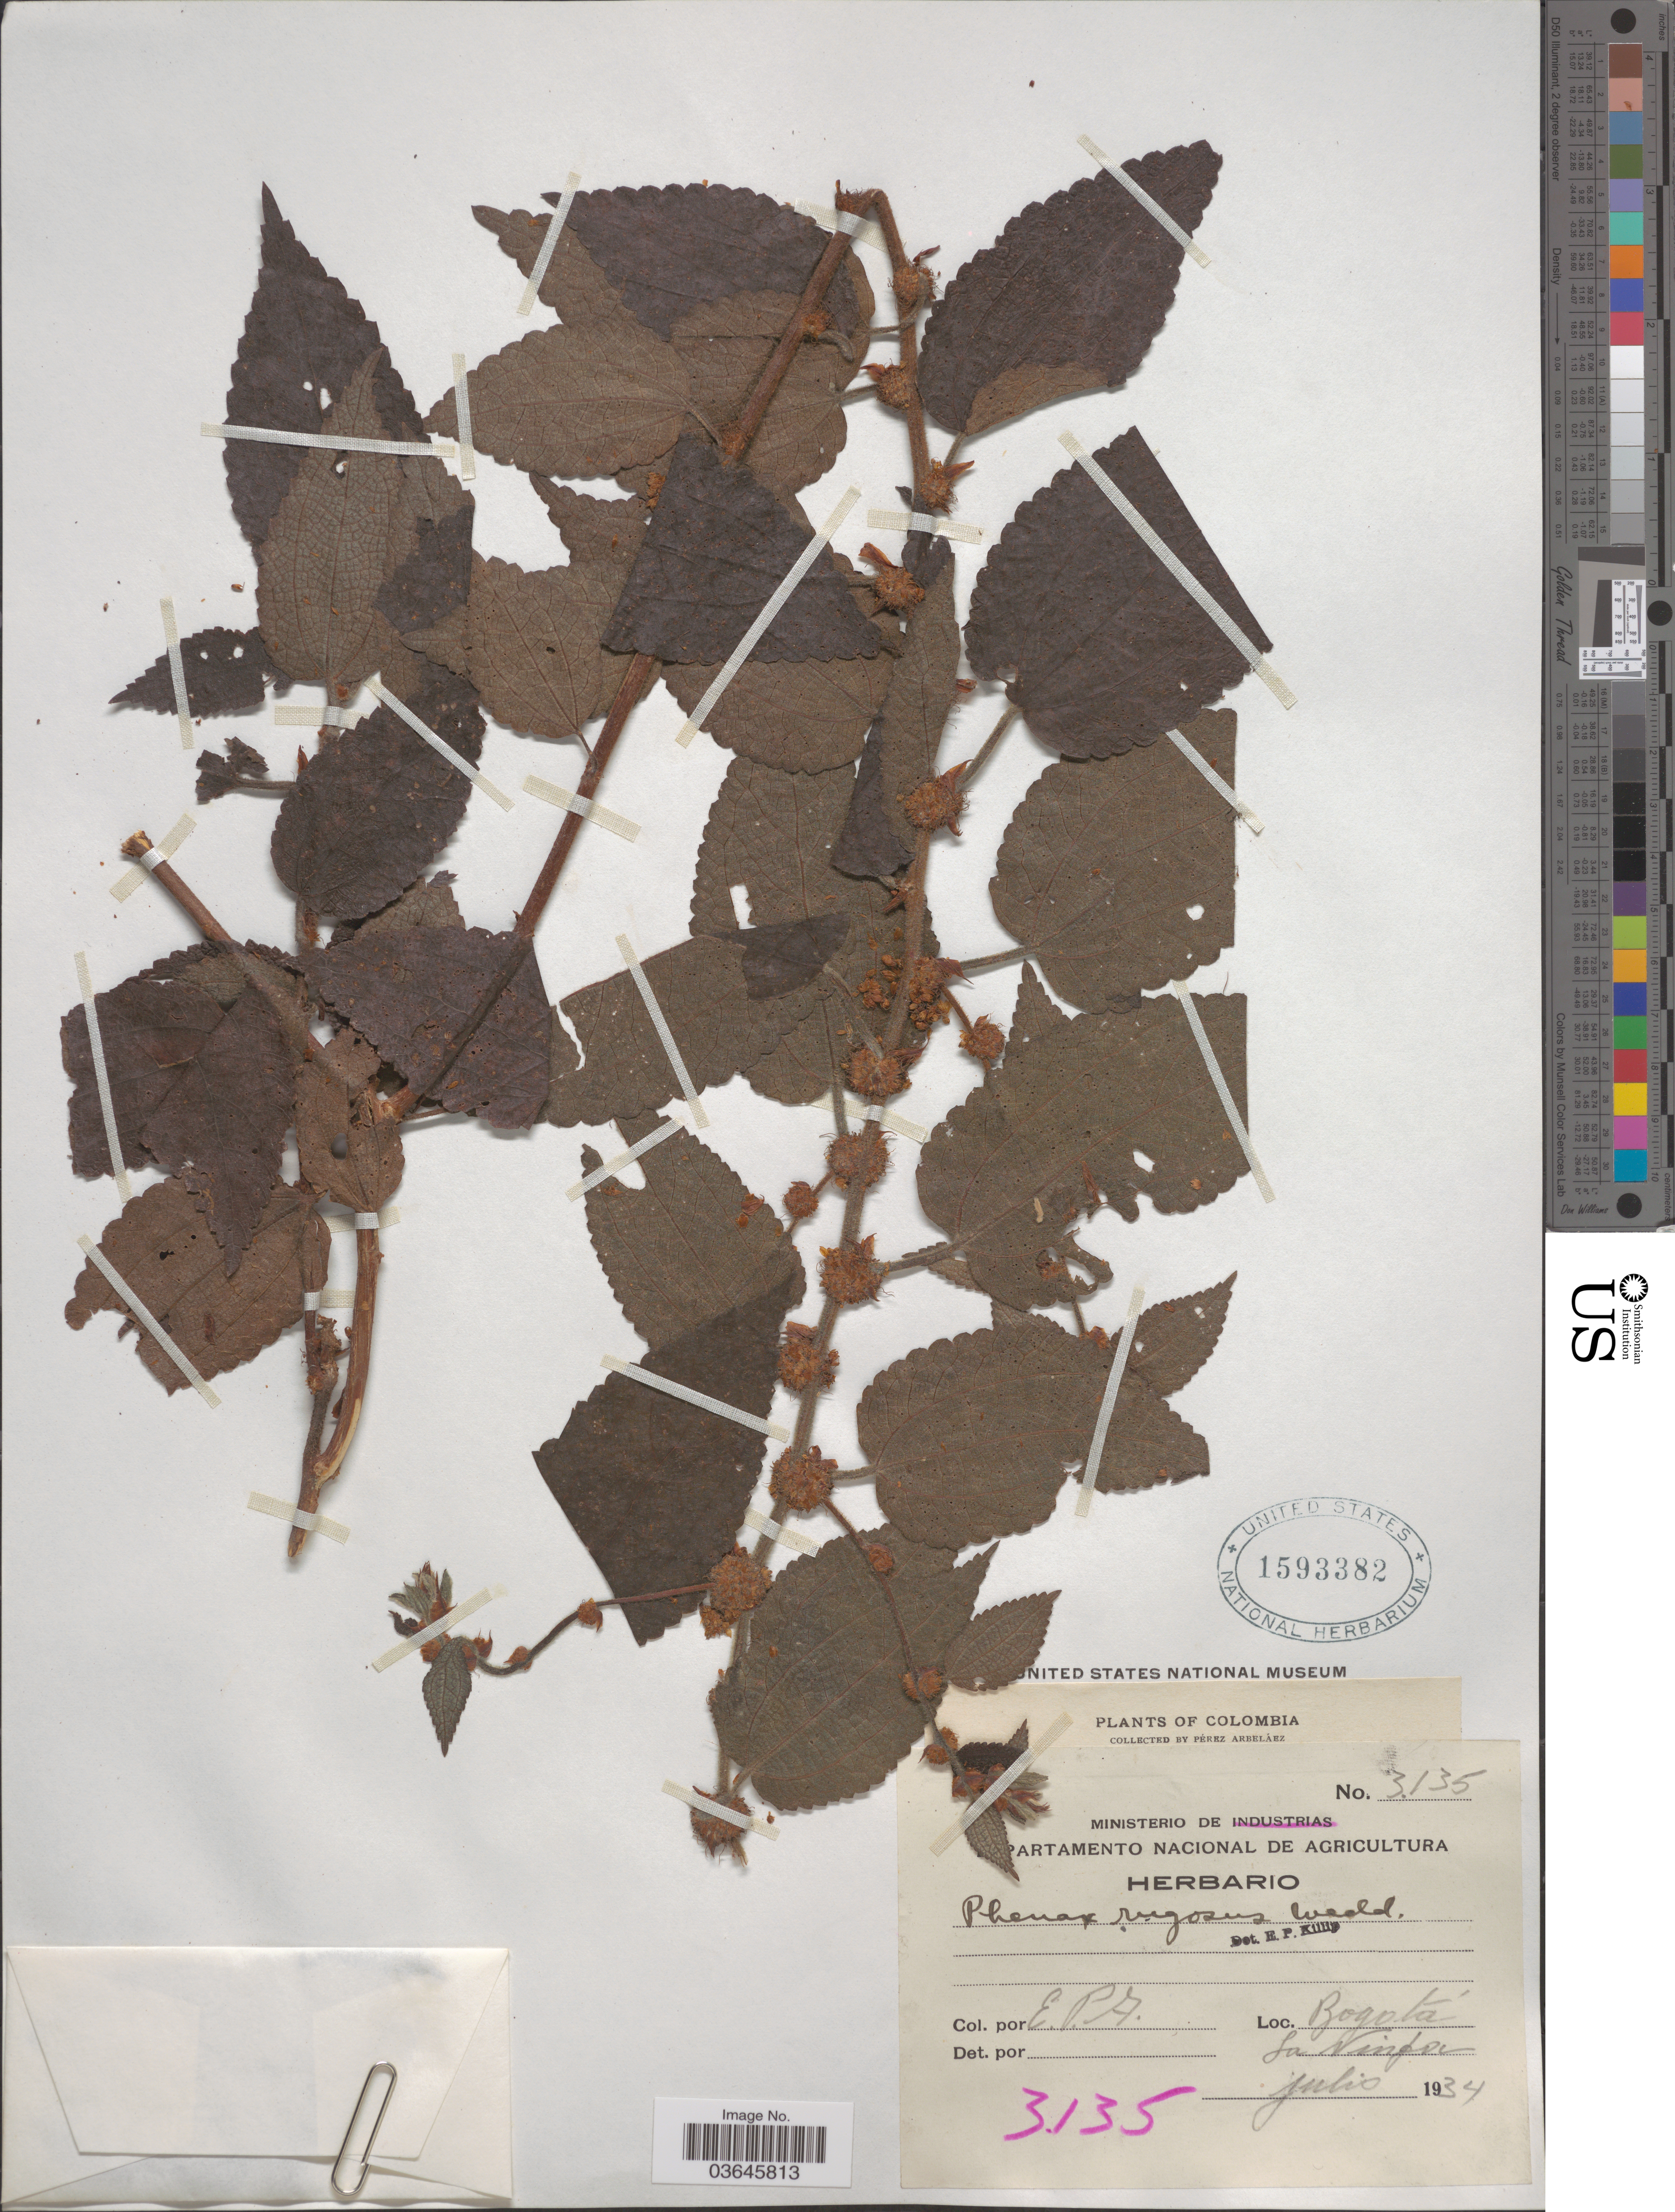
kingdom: Plantae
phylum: Tracheophyta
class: Magnoliopsida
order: Rosales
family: Urticaceae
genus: Phenax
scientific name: Phenax rugosus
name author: (Poir.) Wedd.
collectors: E. Pérez Arbeláez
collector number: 3135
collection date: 1934-07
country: Colombia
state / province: Bogota D.C.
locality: Bogotá. La Ninfa.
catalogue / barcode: US 1593382